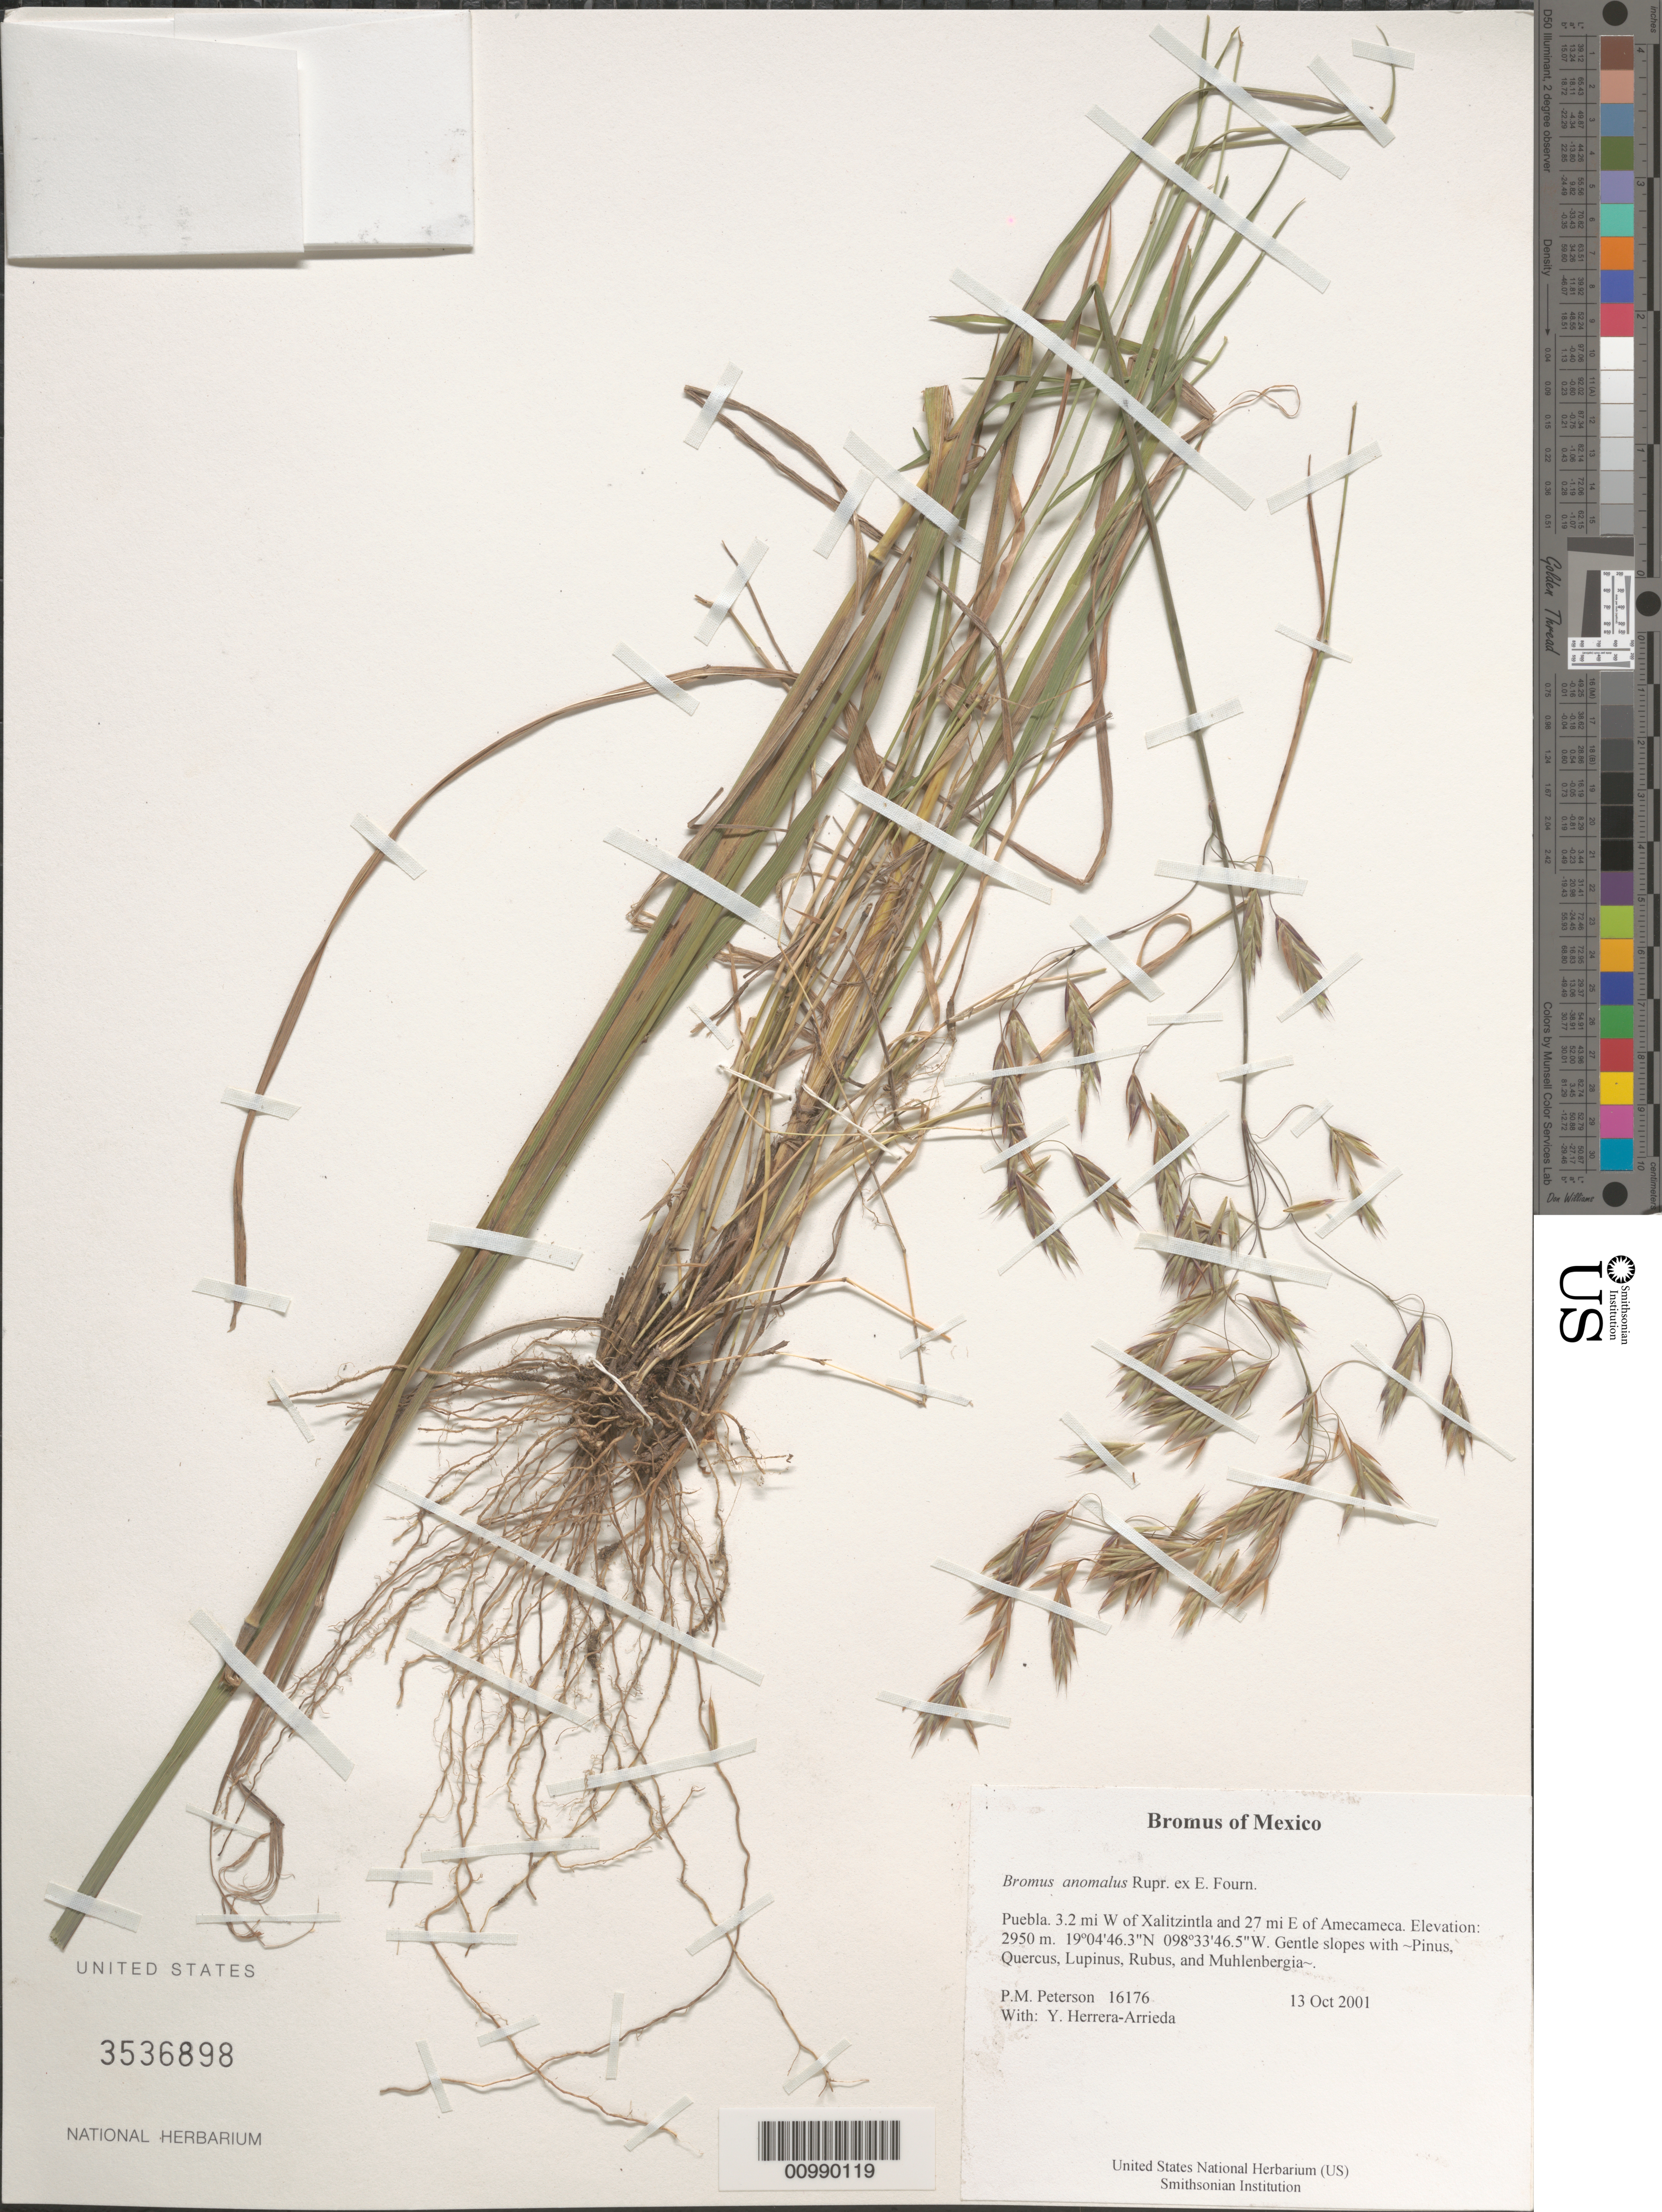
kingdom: Plantae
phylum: Tracheophyta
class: Liliopsida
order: Poales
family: Poaceae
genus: Bromus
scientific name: Bromus anomalus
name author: Rupr. ex E. Fourn.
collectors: P. M. Peterson & Y. Herrera Arrieta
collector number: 16176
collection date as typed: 13 Oct 2001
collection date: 2001-10-13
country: Mexico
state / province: Puebla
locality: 3.2 mi W of Xalitzintla and 27 mi E of Amecameca.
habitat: Gentle slopes with ~Pinus, Quercus, Lupinus, Rubus, and Muhlenbergia~.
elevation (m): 2950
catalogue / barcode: US 3536898